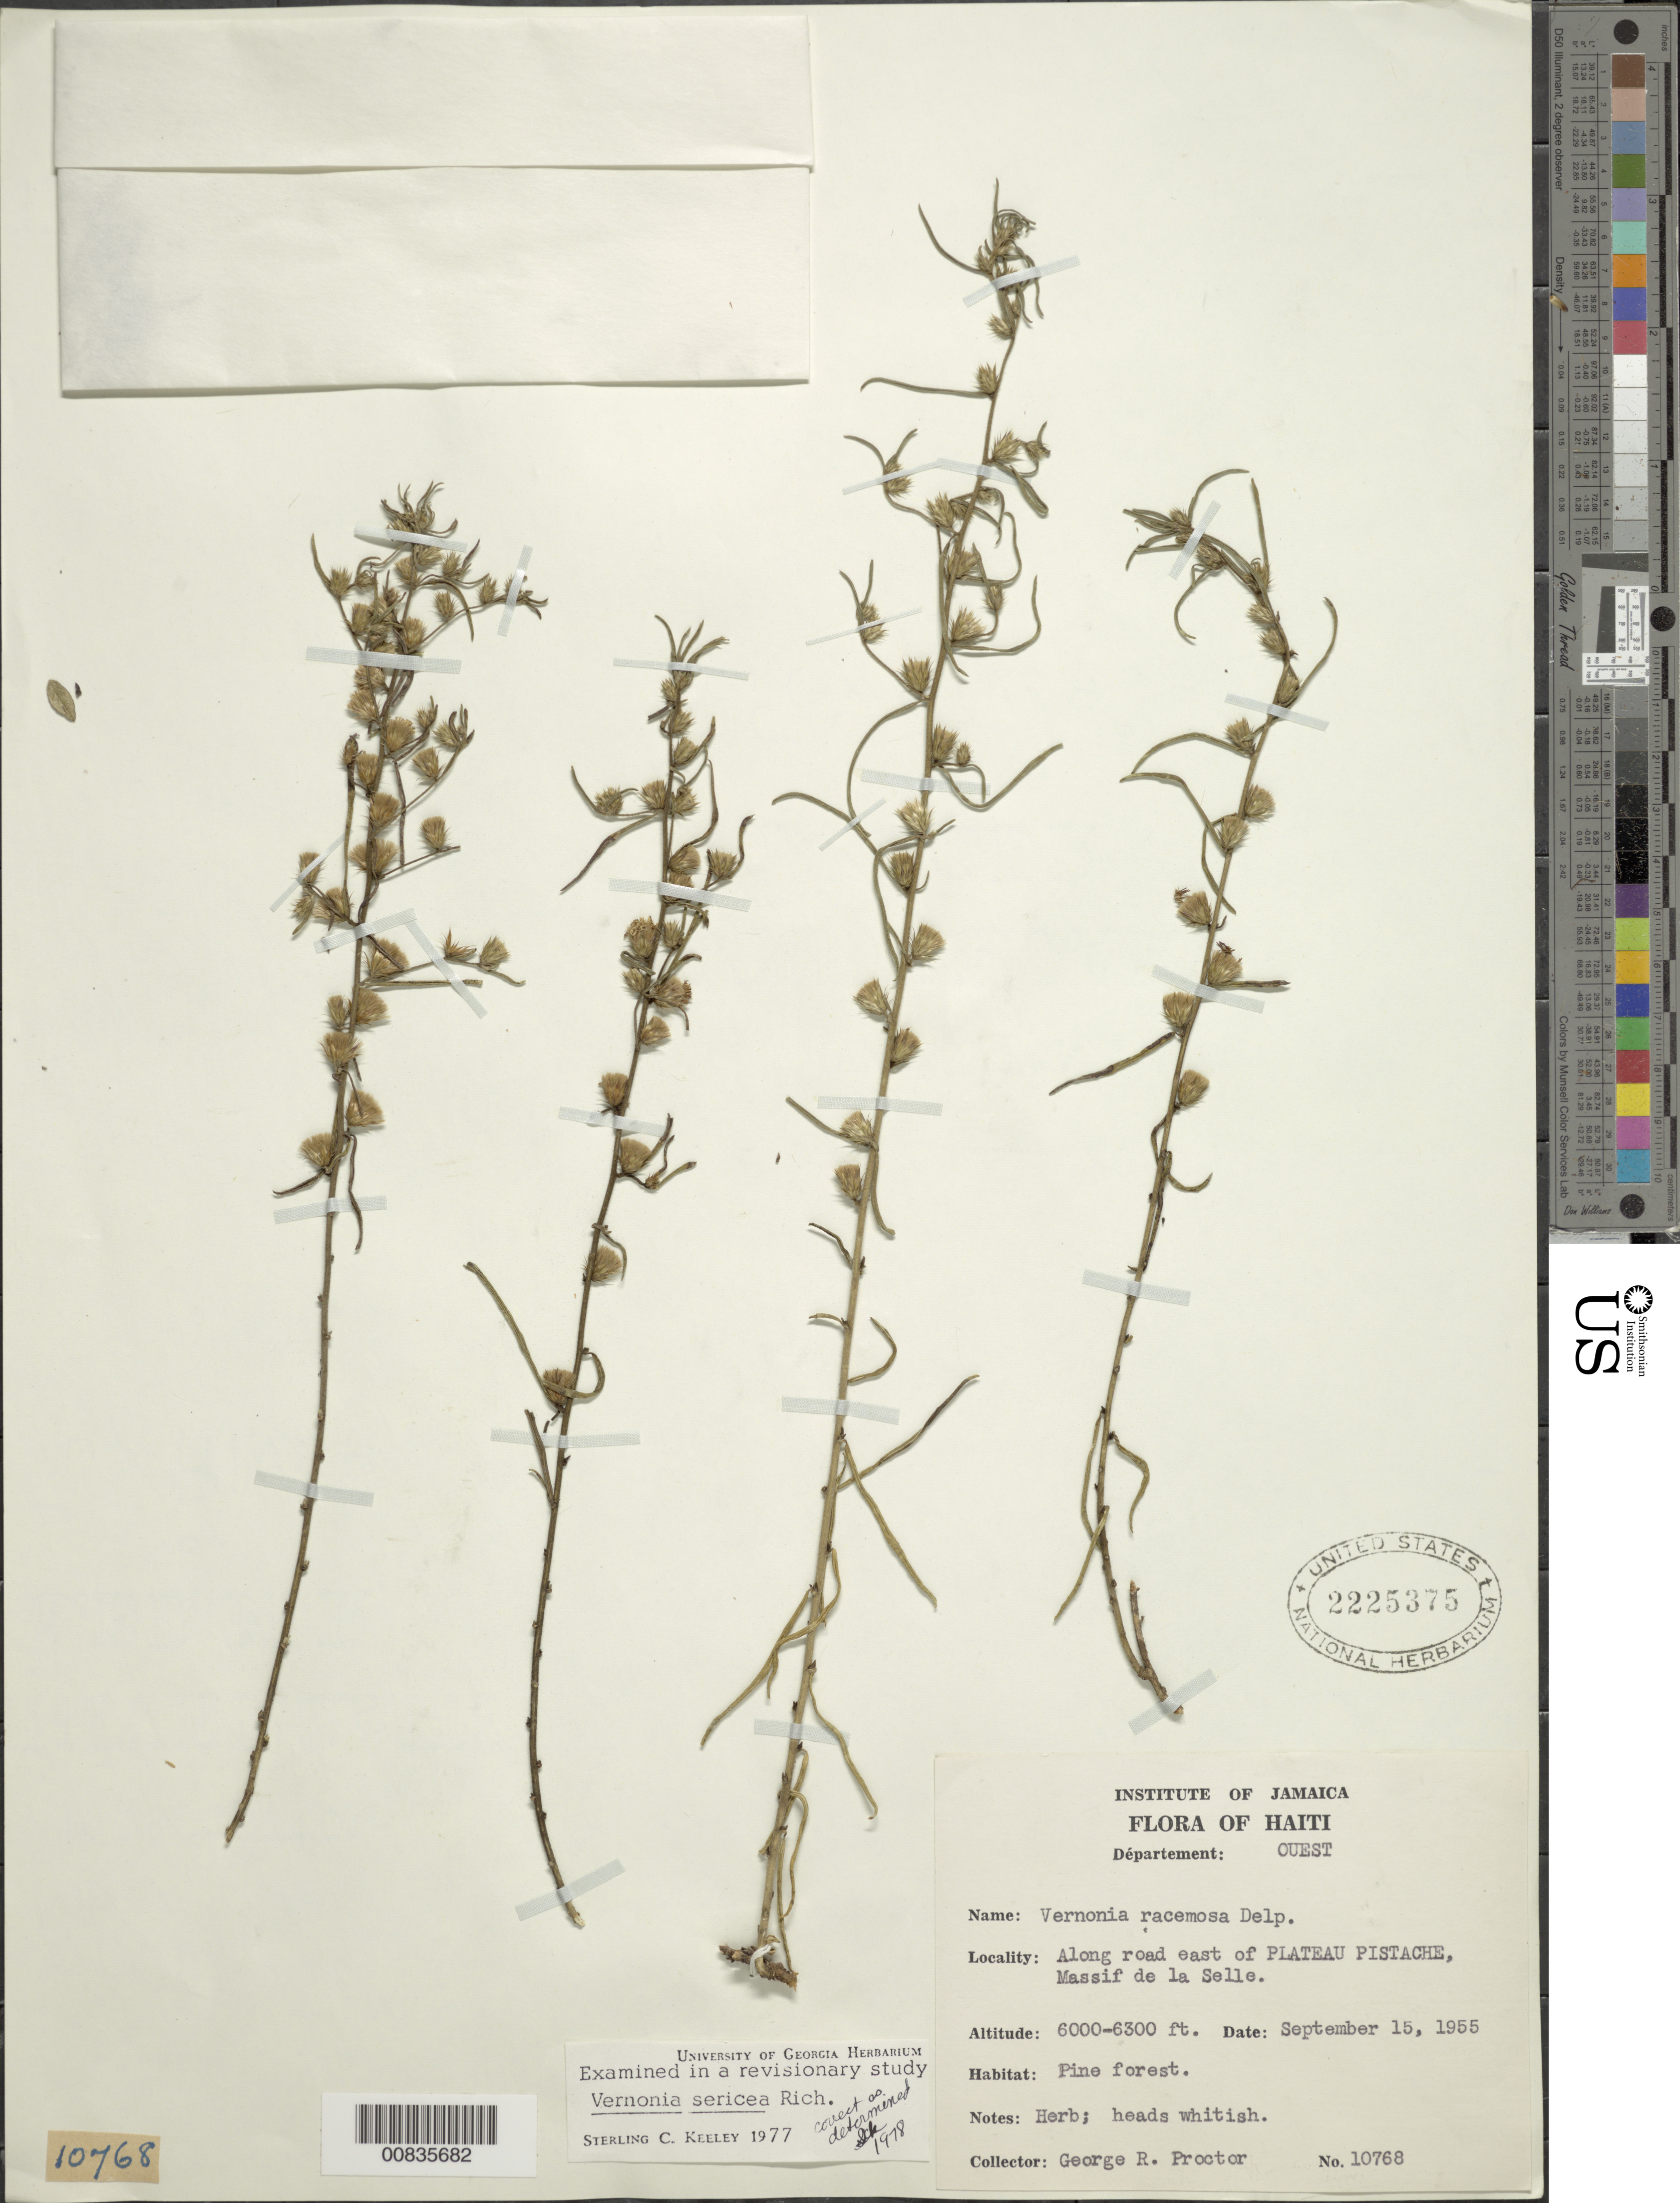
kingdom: Plantae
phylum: Tracheophyta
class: Magnoliopsida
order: Asterales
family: Asteraceae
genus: Lepidaploa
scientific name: Lepidaploa sericea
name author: (Rich.) H. Rob.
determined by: Keeley, S. C.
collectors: G. R. Proctor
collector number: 10768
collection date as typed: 15 Sep 1955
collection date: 1955-09-15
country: Haiti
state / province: Ouest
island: Hispaniola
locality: Along road E of Plateau Pistache, Massif de la Selle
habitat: Pine forest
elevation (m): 1829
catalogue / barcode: US 2225375